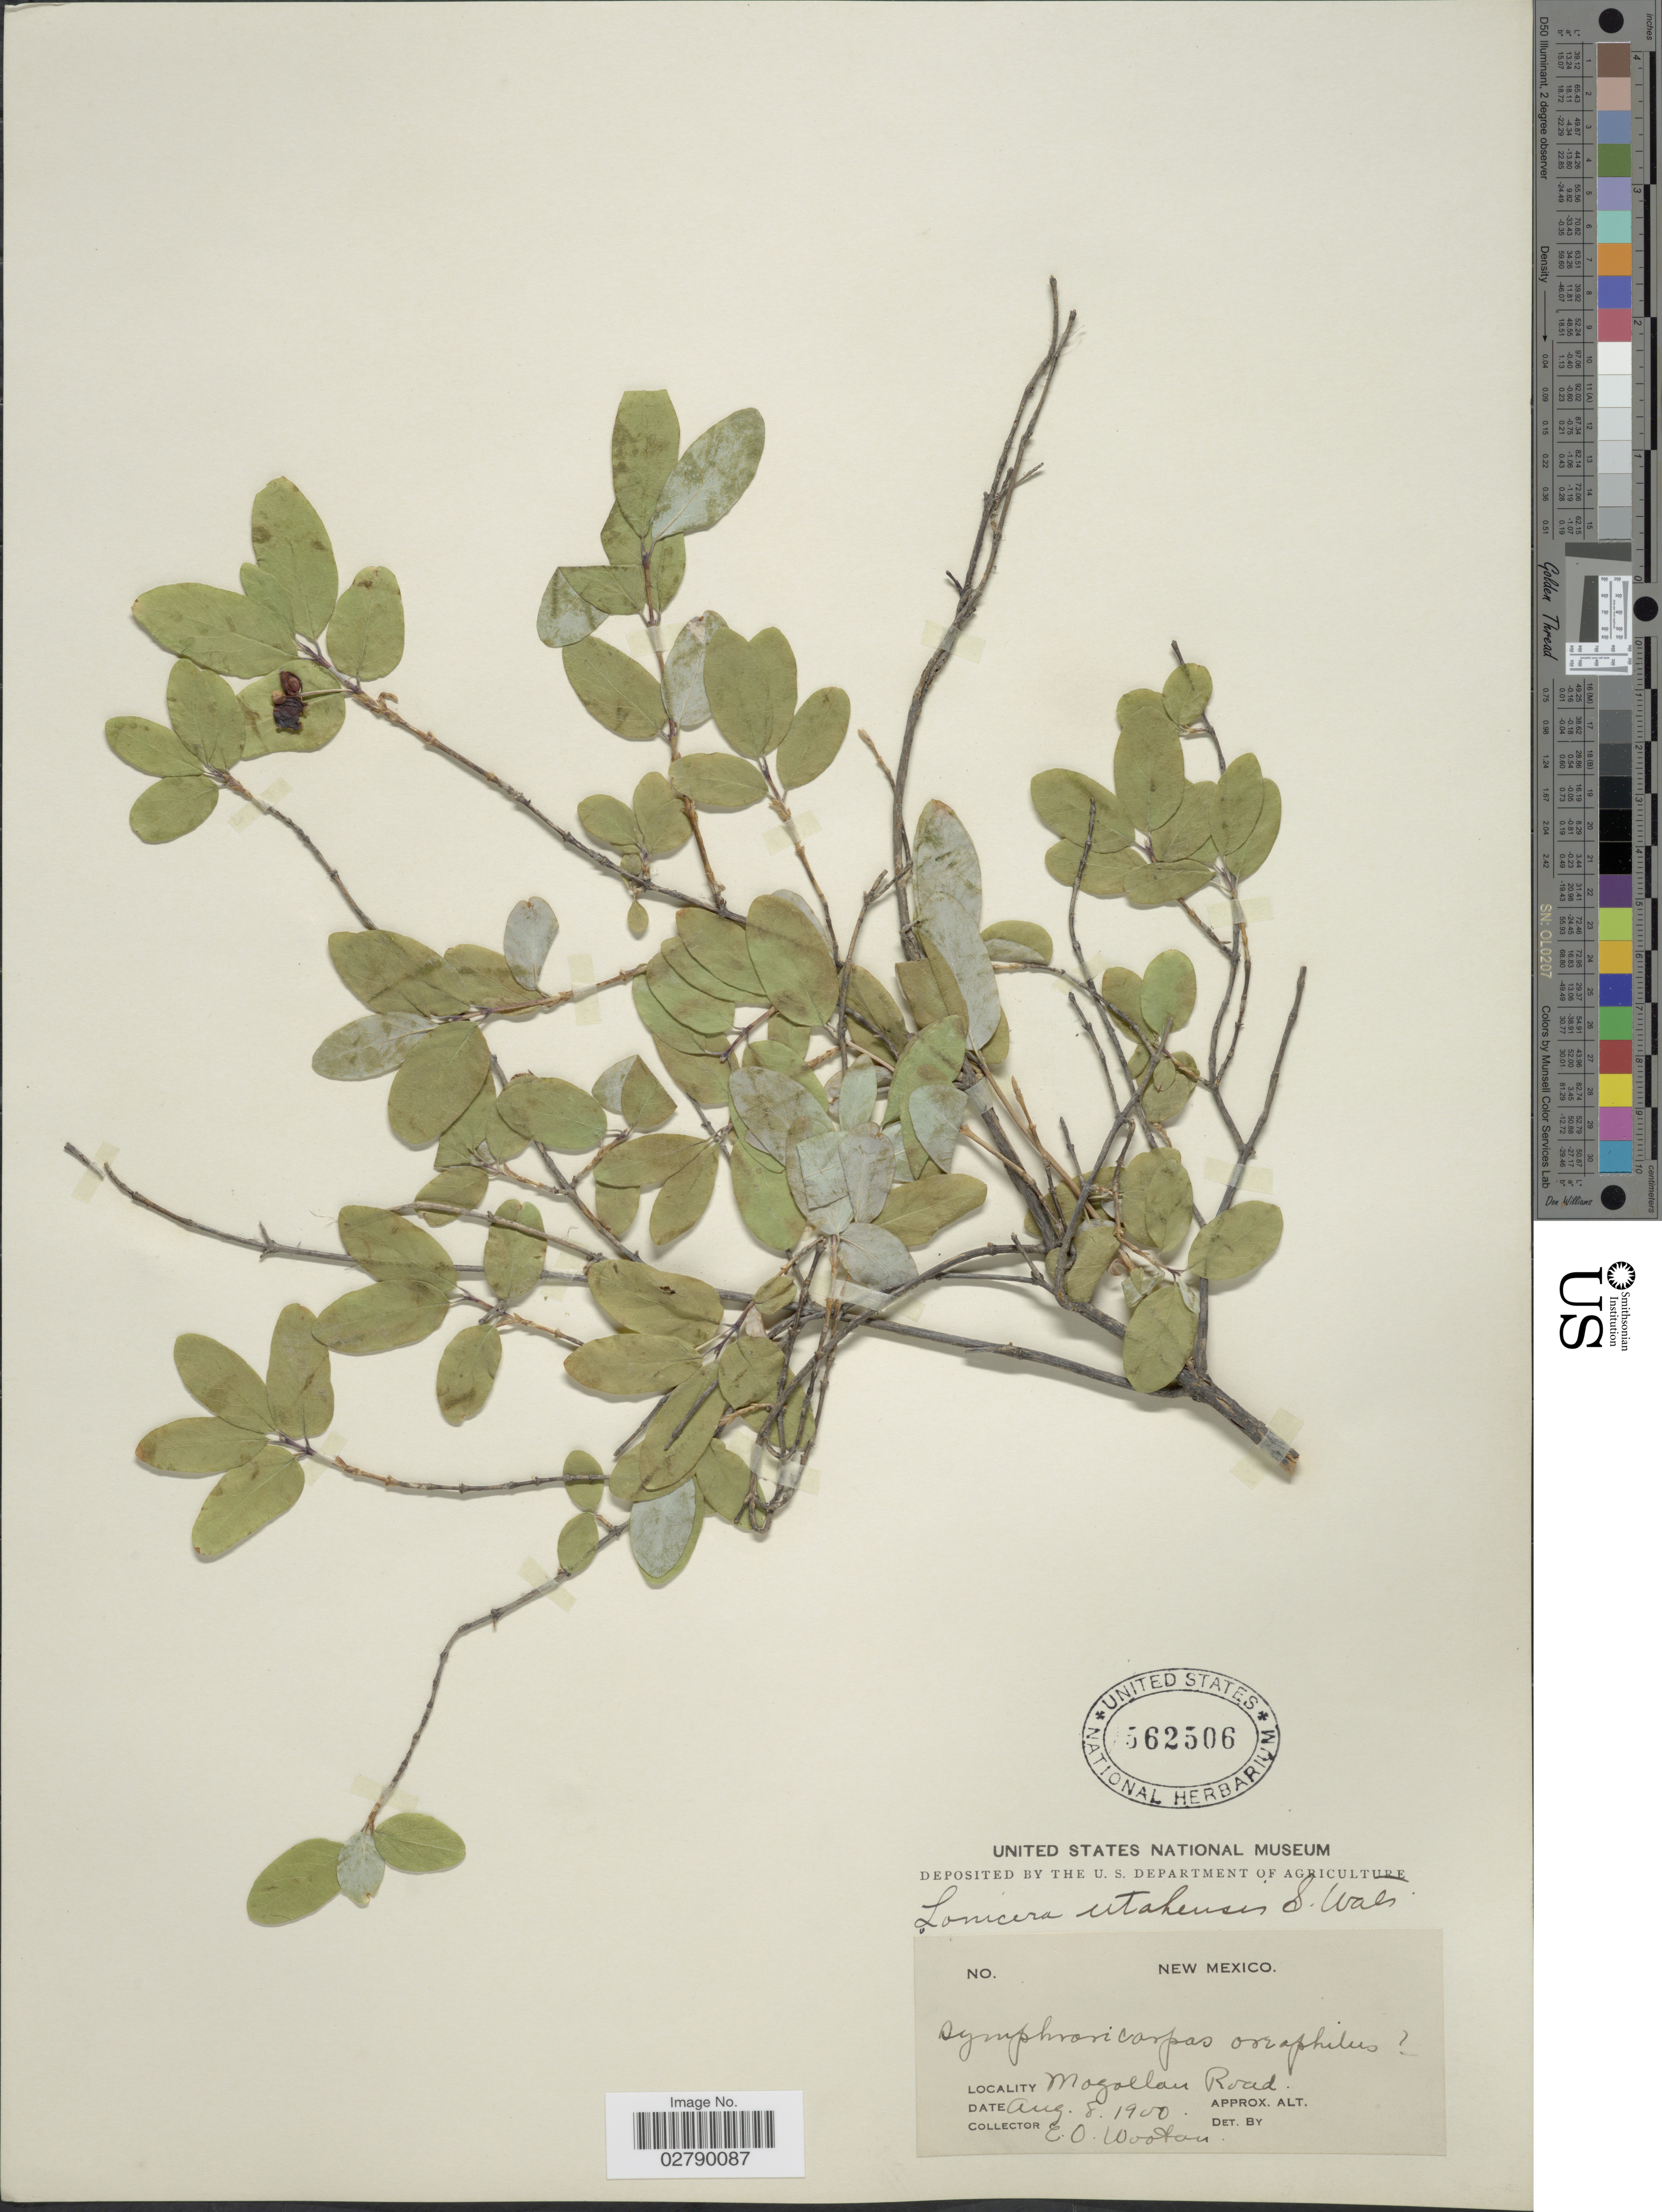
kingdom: Plantae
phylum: Tracheophyta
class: Magnoliopsida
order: Dipsacales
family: Caprifoliaceae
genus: Lonicera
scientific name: Lonicera utahensis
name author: S. Watson in C. King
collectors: E. O. Wooton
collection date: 1900-08-08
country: United States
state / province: New Mexico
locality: Mogollon Road.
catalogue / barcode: US 562506